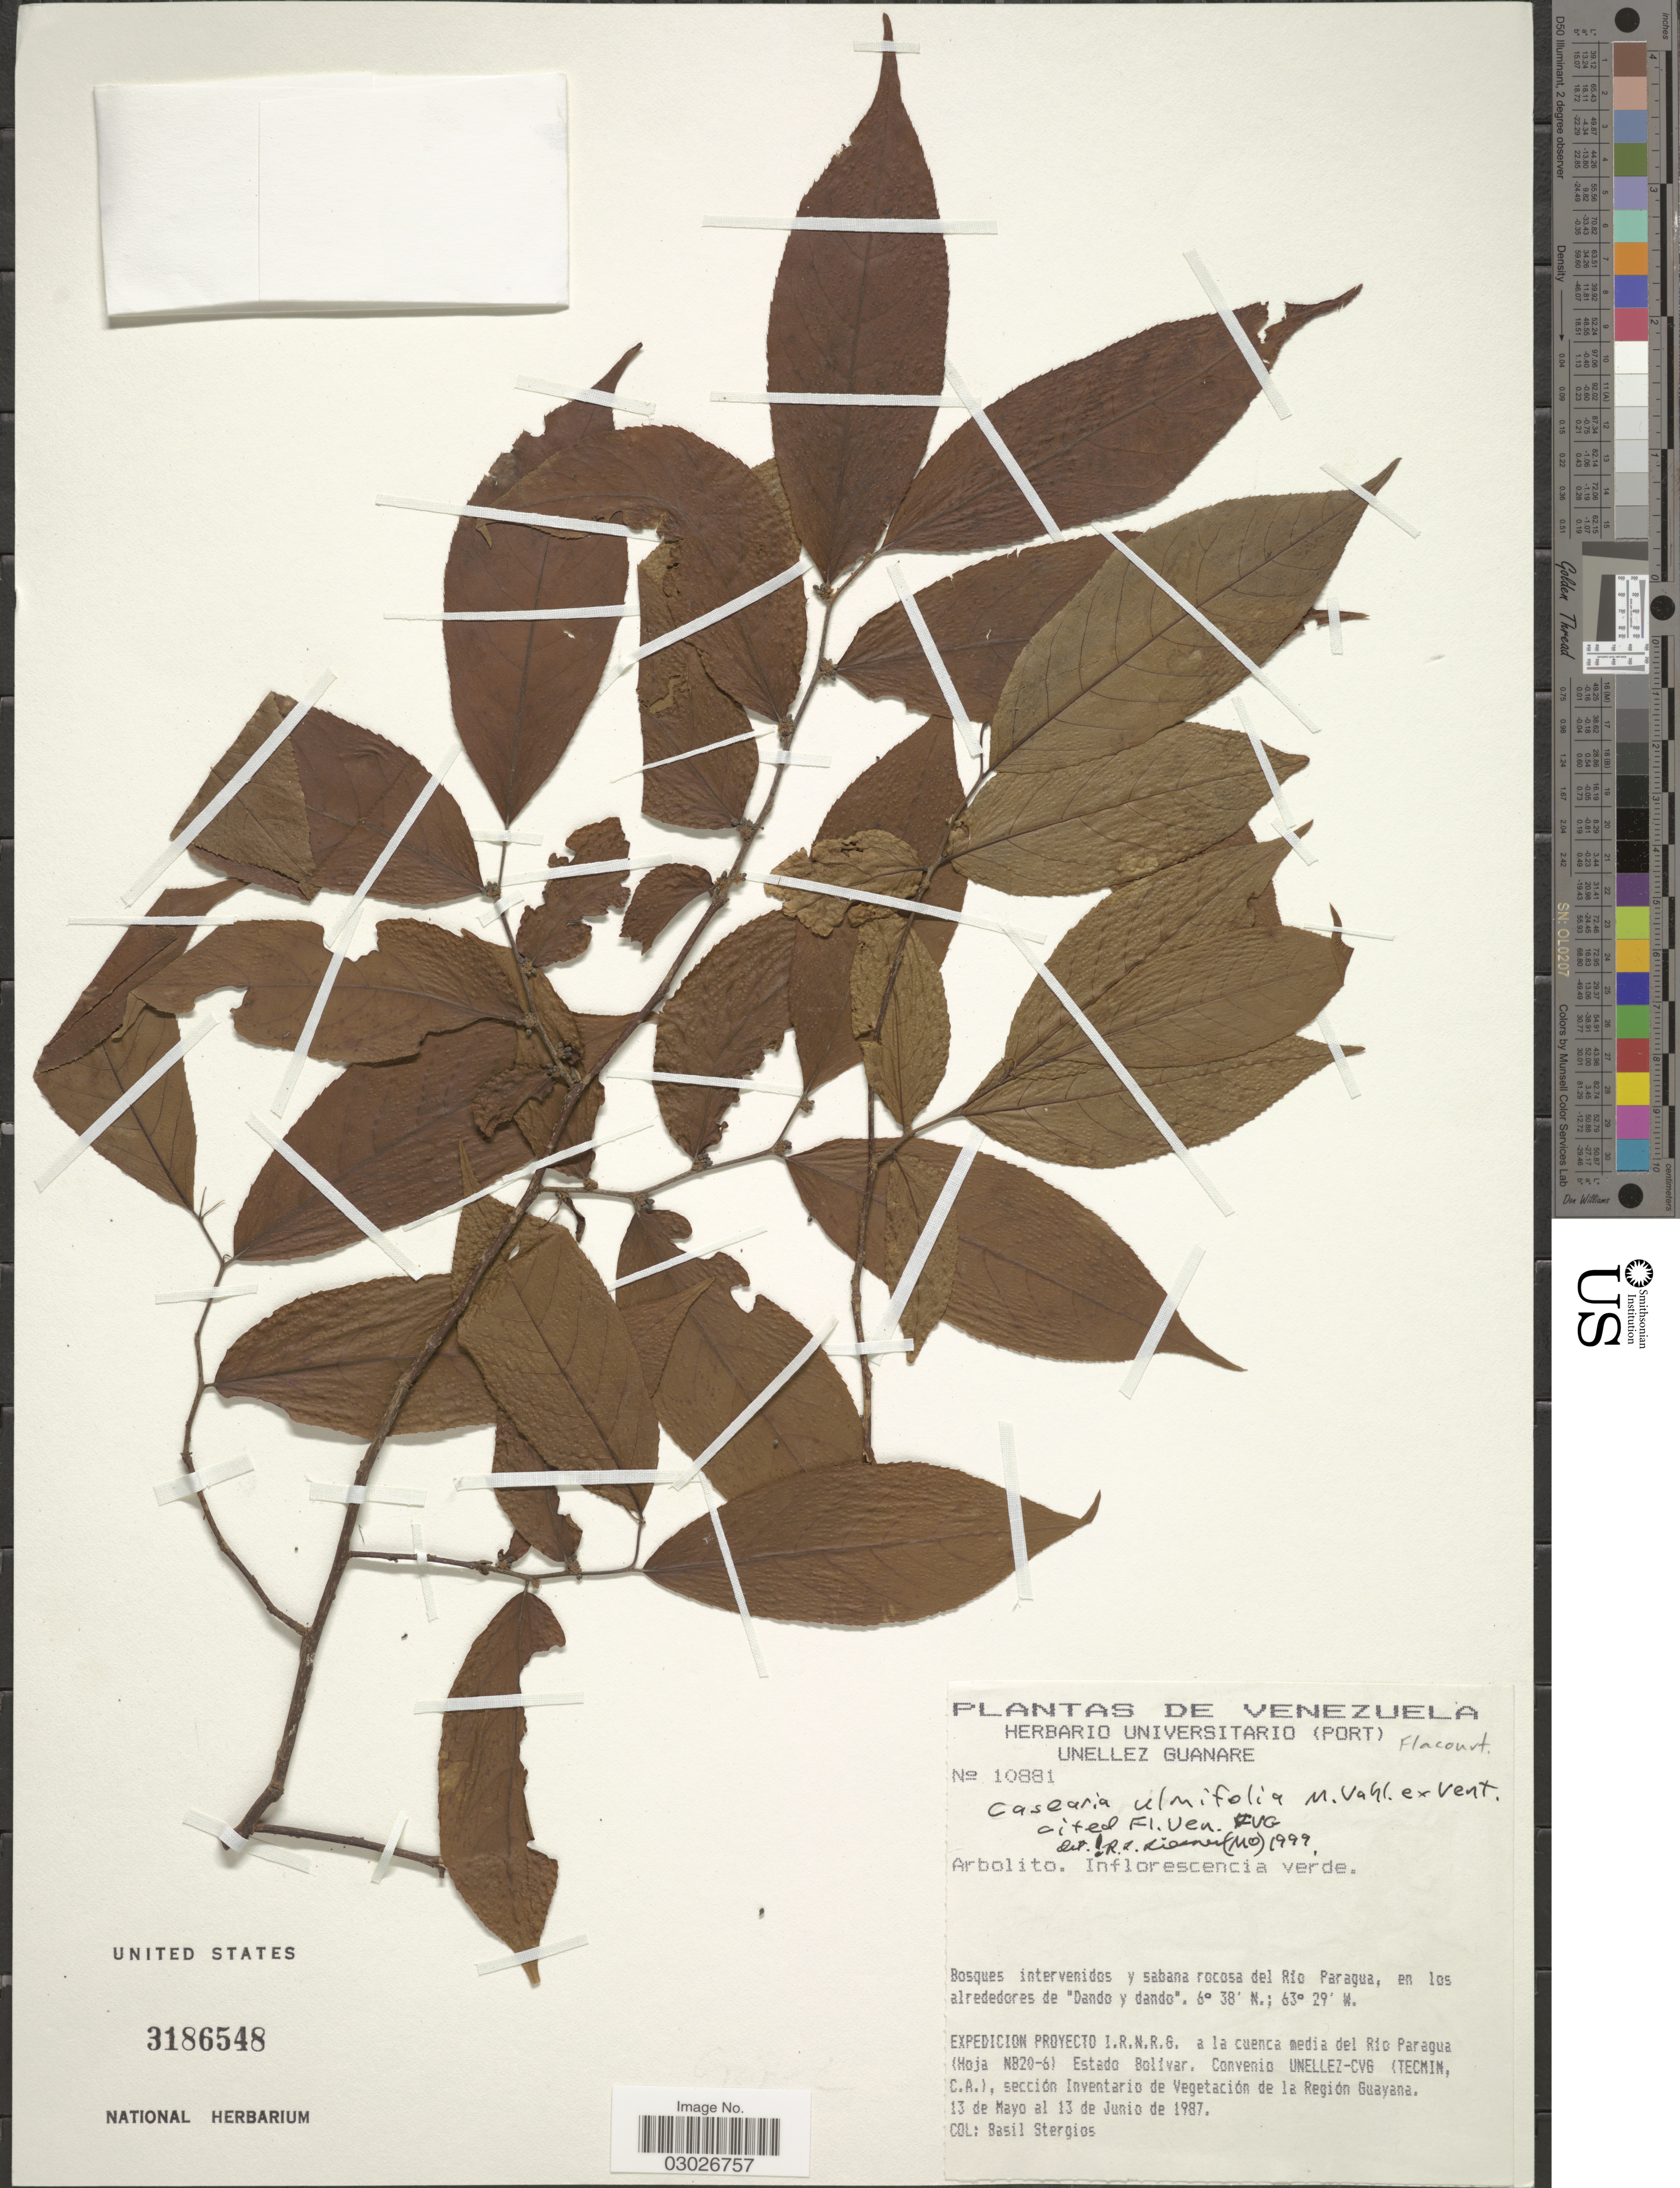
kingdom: Plantae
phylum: Tracheophyta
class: Magnoliopsida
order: Malpighiales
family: Salicaceae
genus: Casearia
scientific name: Casearia ulmifolia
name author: Vahl ex Vent.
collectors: B. G. Stergios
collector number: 10881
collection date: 1987-05-13/1987-06-13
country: Venezuela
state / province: Bolivar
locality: Río Paragua, en los alrededores de "Dando y Dando"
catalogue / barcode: US 3186548